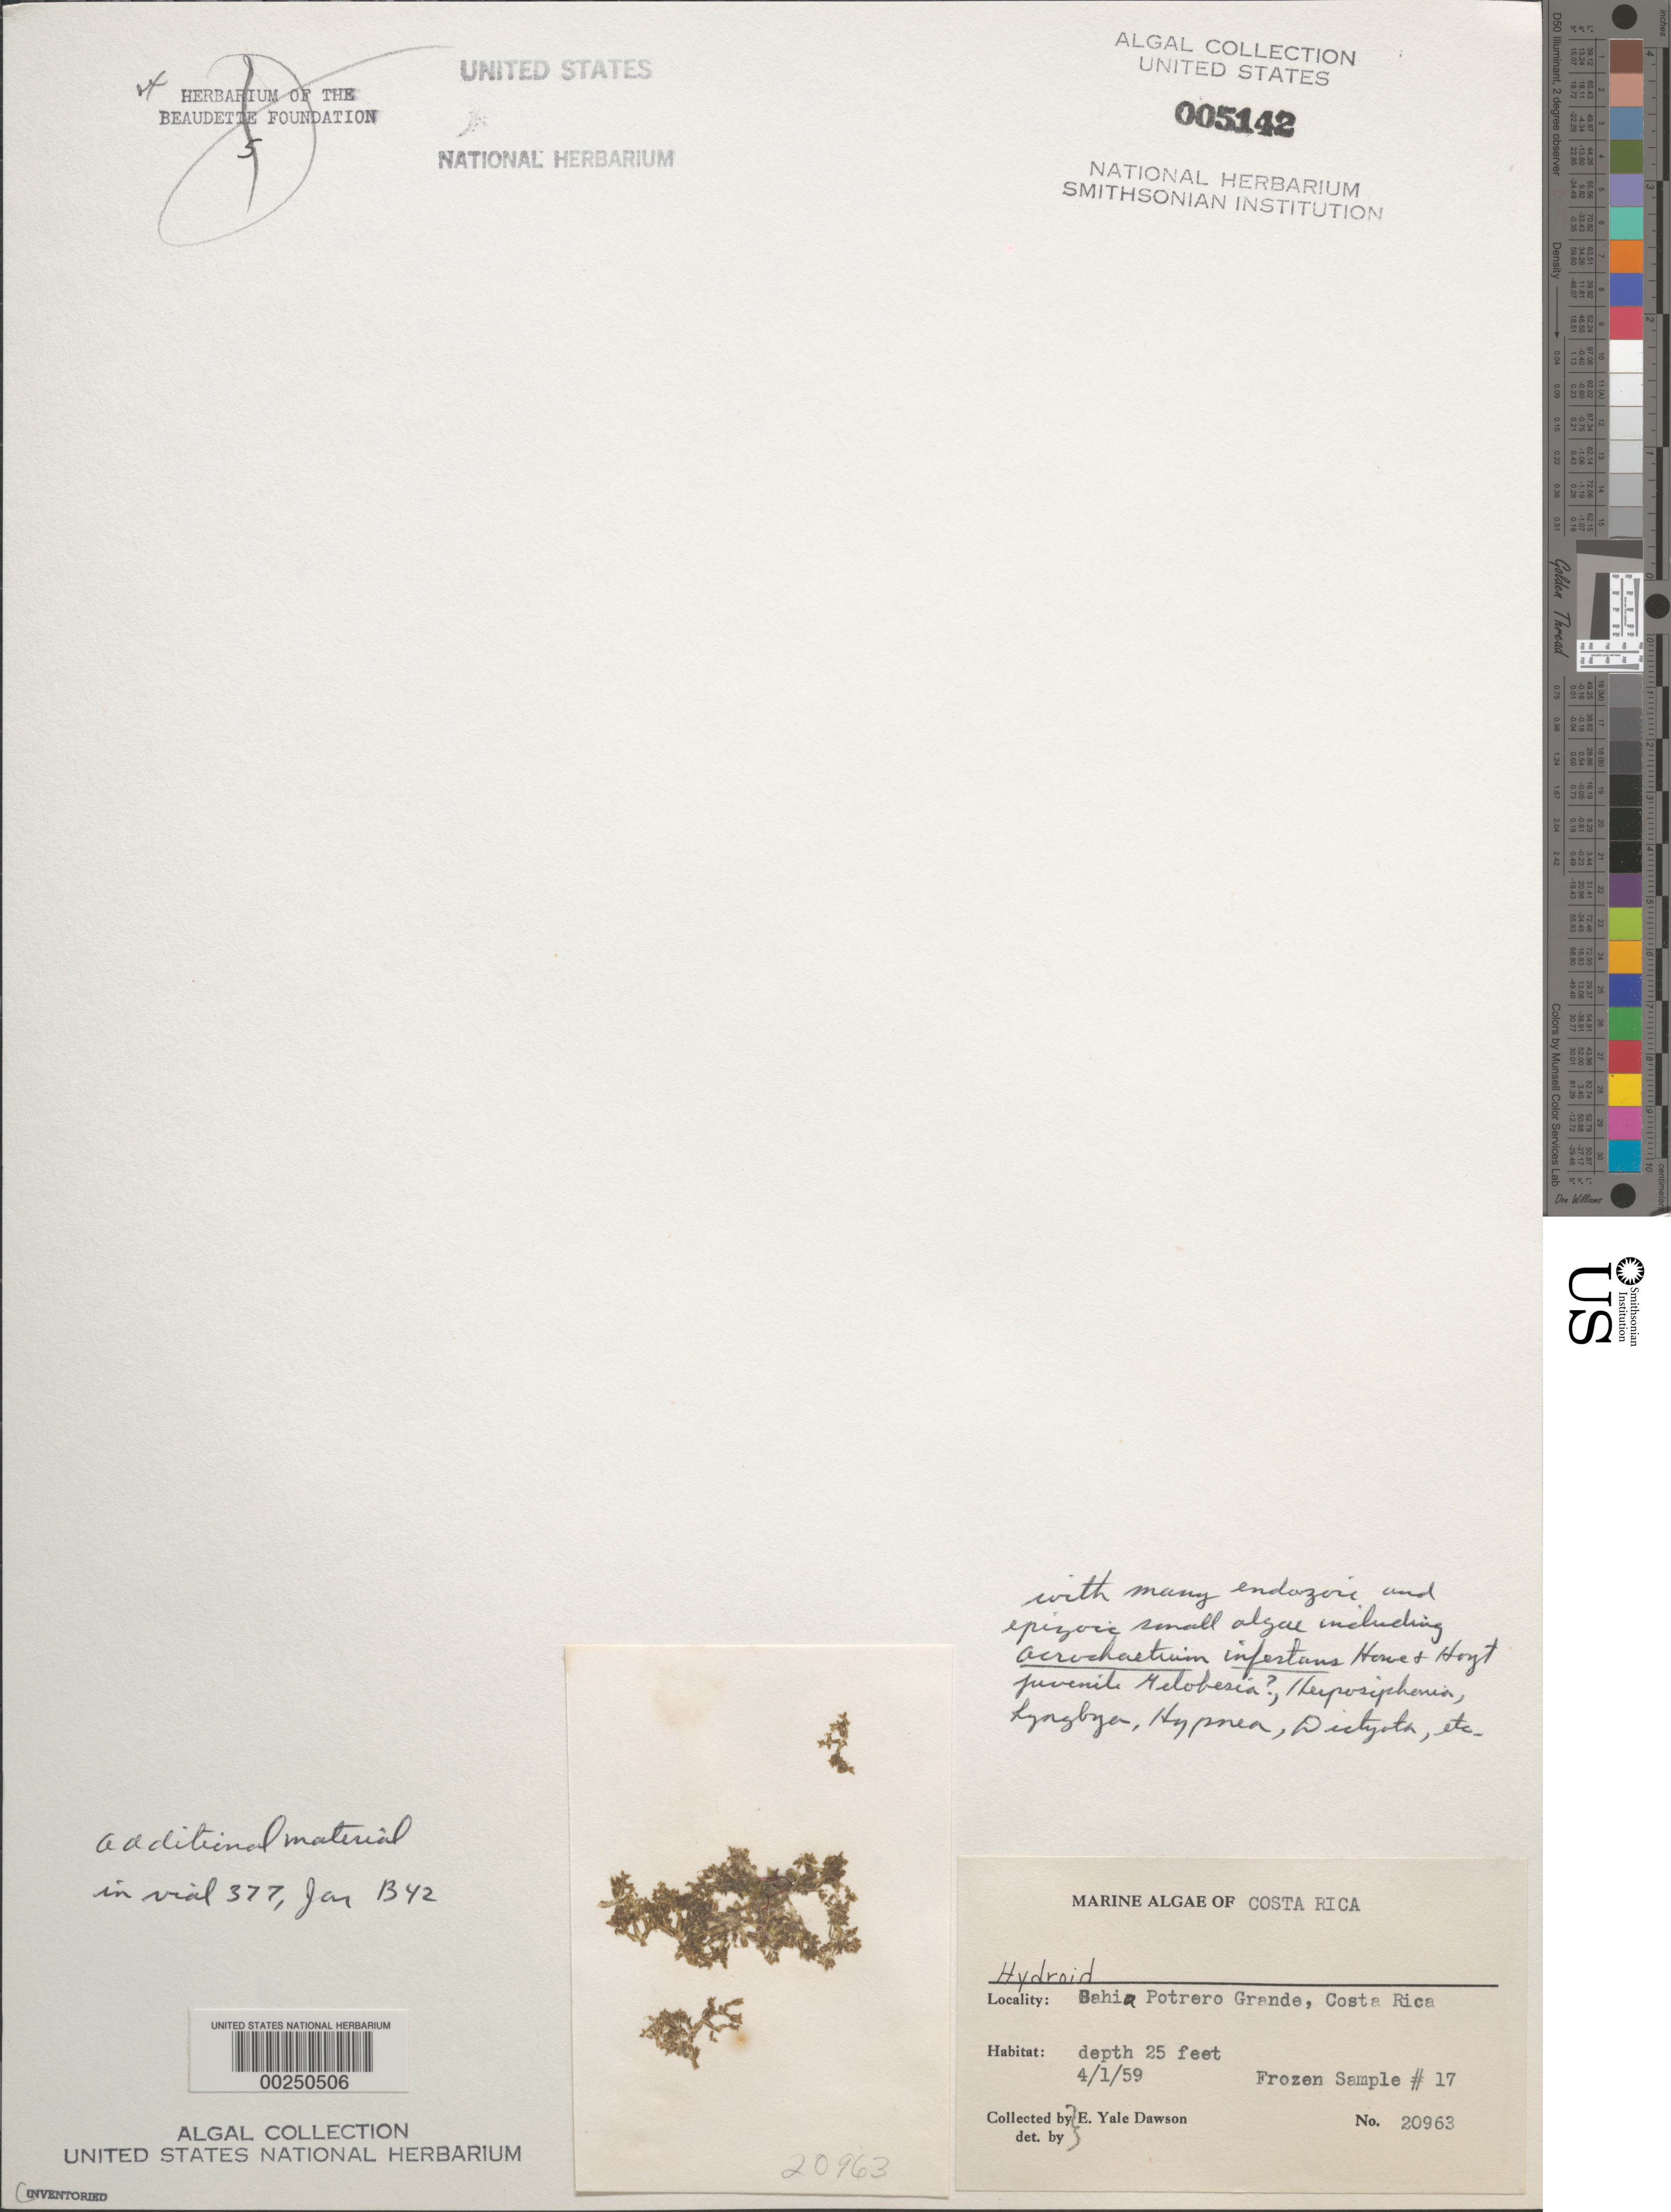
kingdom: Plantae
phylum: Rhodophyta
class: Florideophyceae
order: Colaconematales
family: Colaconemataceae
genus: Colaconema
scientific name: Colaconema hallandicum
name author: (Kylin) Afonso-Carrillo et al.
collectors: E. Y. Dawson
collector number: EYD 20963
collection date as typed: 01 Apr 1959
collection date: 1959-04-01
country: Costa Rica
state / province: Guanacaste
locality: Bahia Potrero Grande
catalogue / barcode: US 5142